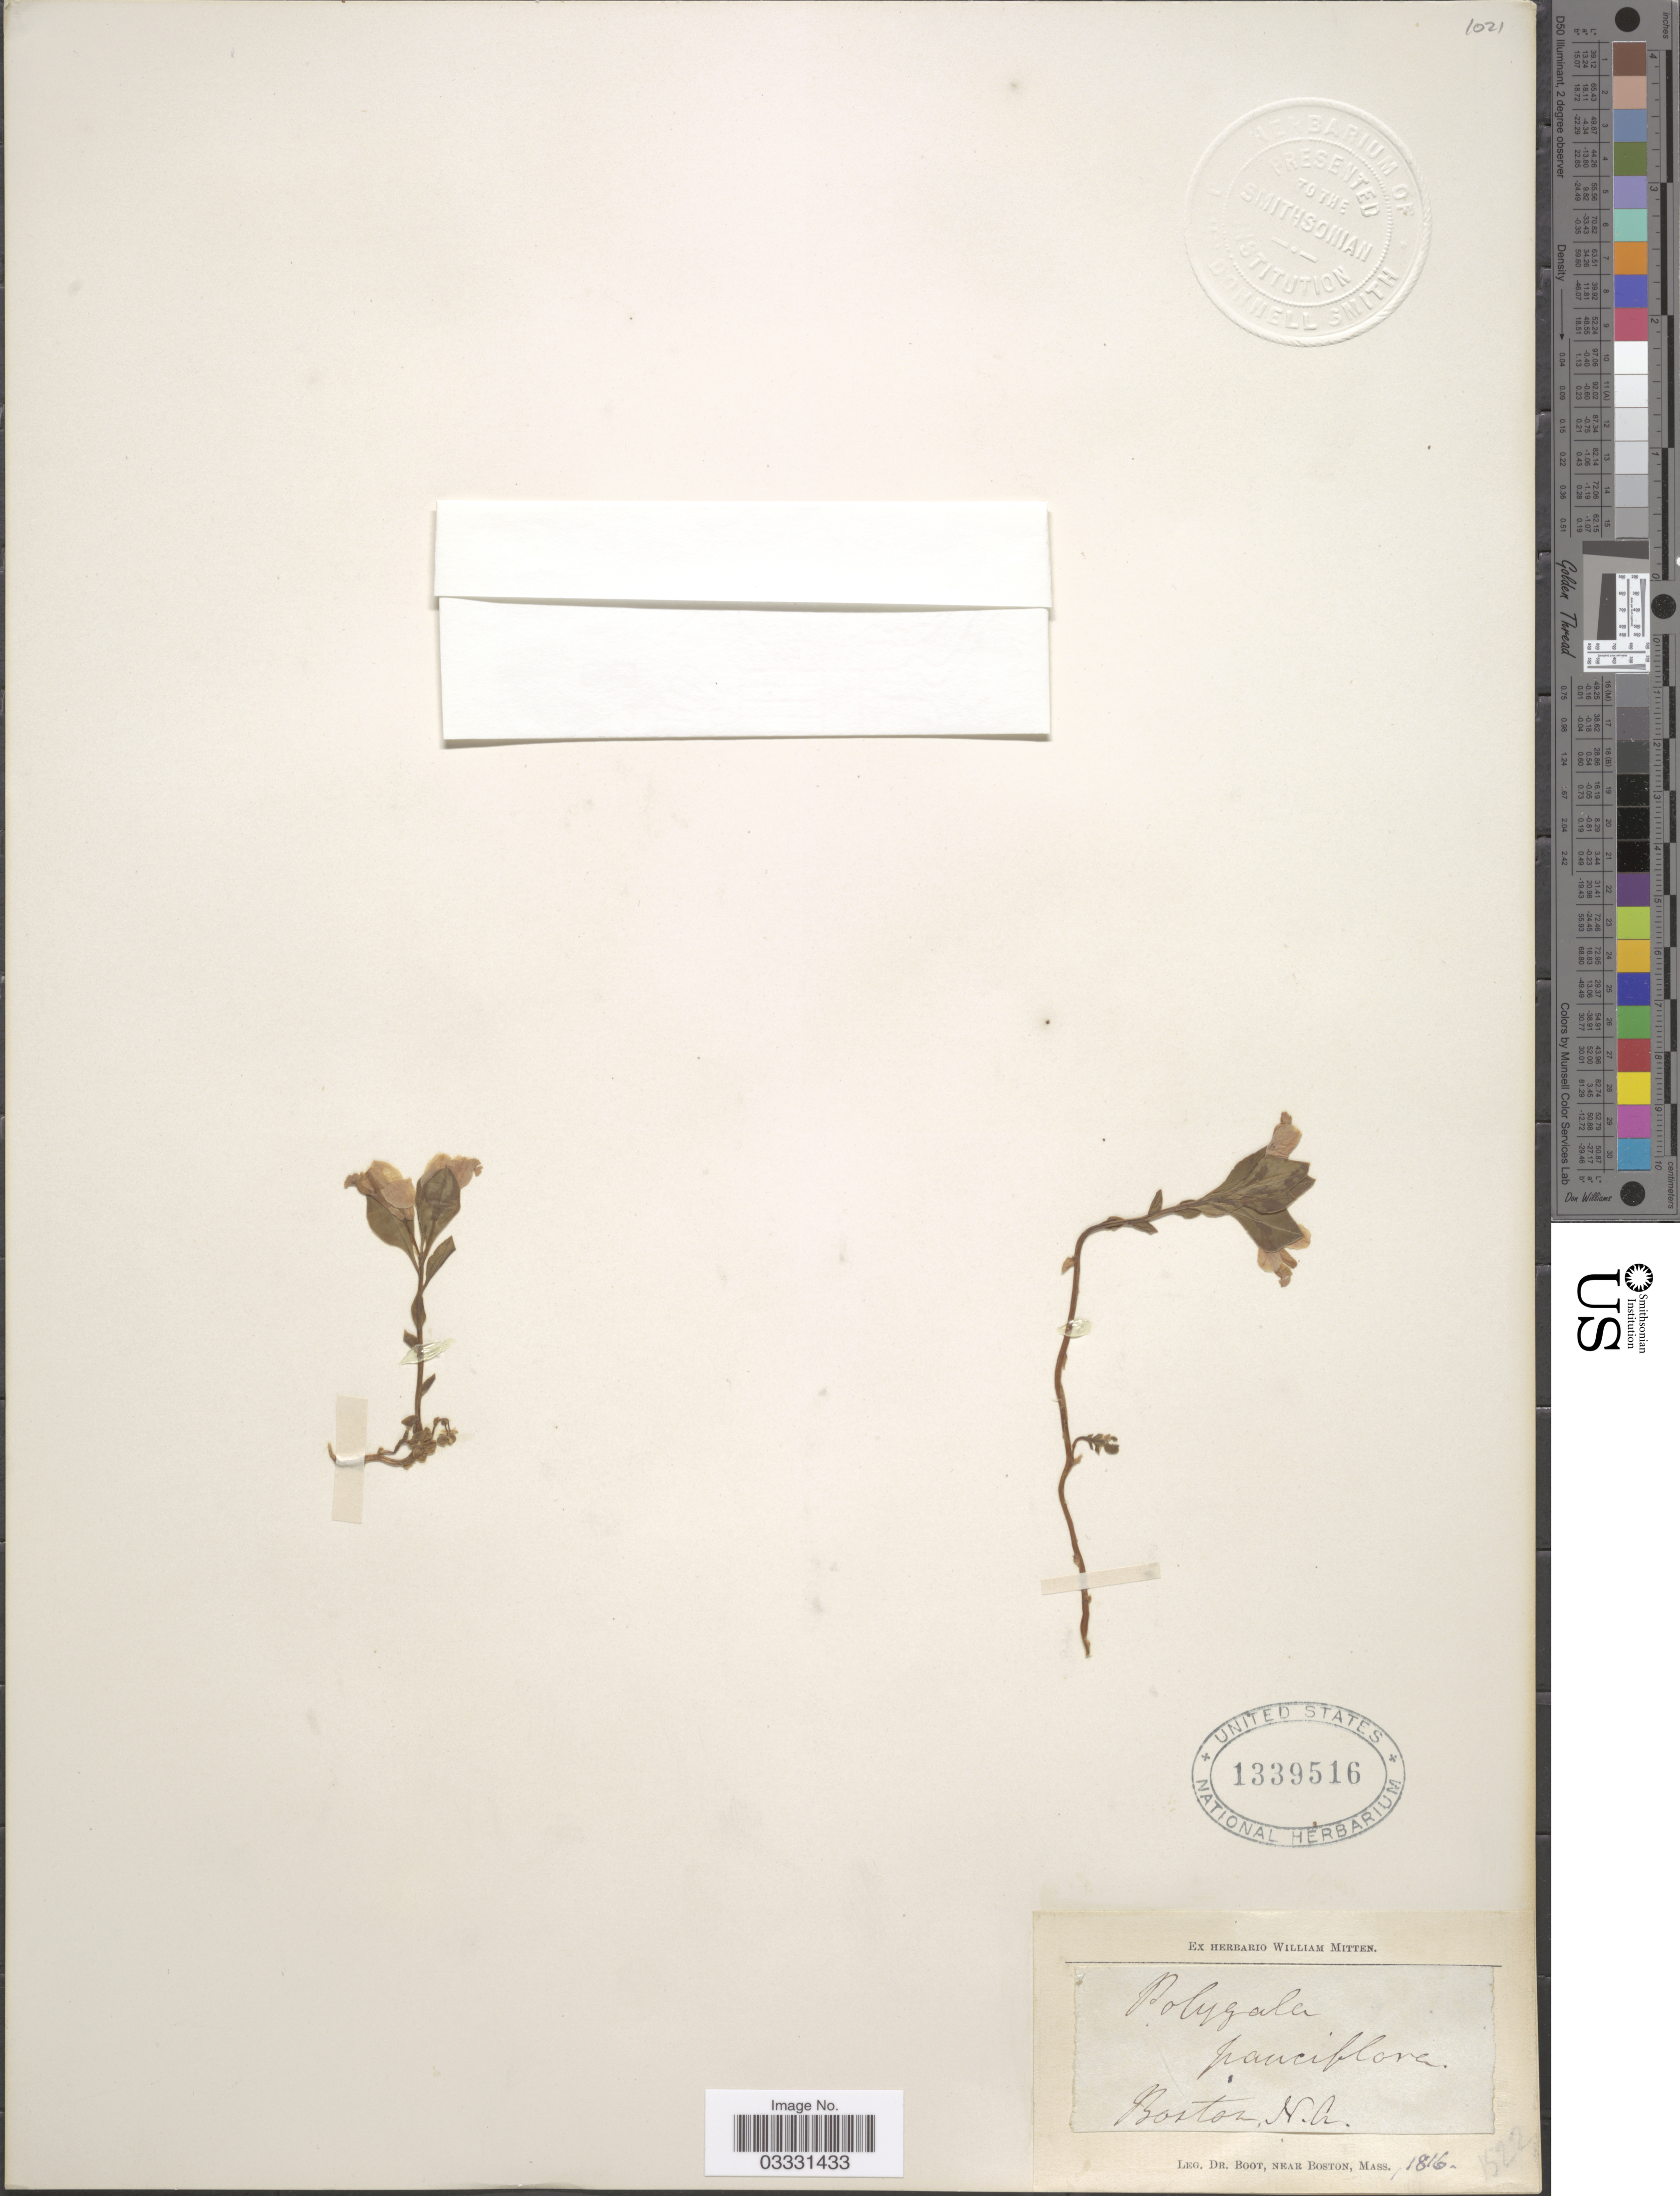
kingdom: Plantae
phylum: Tracheophyta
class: Magnoliopsida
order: Fabales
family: Polygalaceae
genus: Polygaloides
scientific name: Polygaloides paucifolia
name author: (Willd.) J.R. Abbott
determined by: Strong, Mark T., (BOT), Smithsonian Institution - National Museum of Natural History (UNITED STATES)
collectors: Boot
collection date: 1816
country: United States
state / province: Massachusetts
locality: Boston. N.A. Near Boston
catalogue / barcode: US 1339516